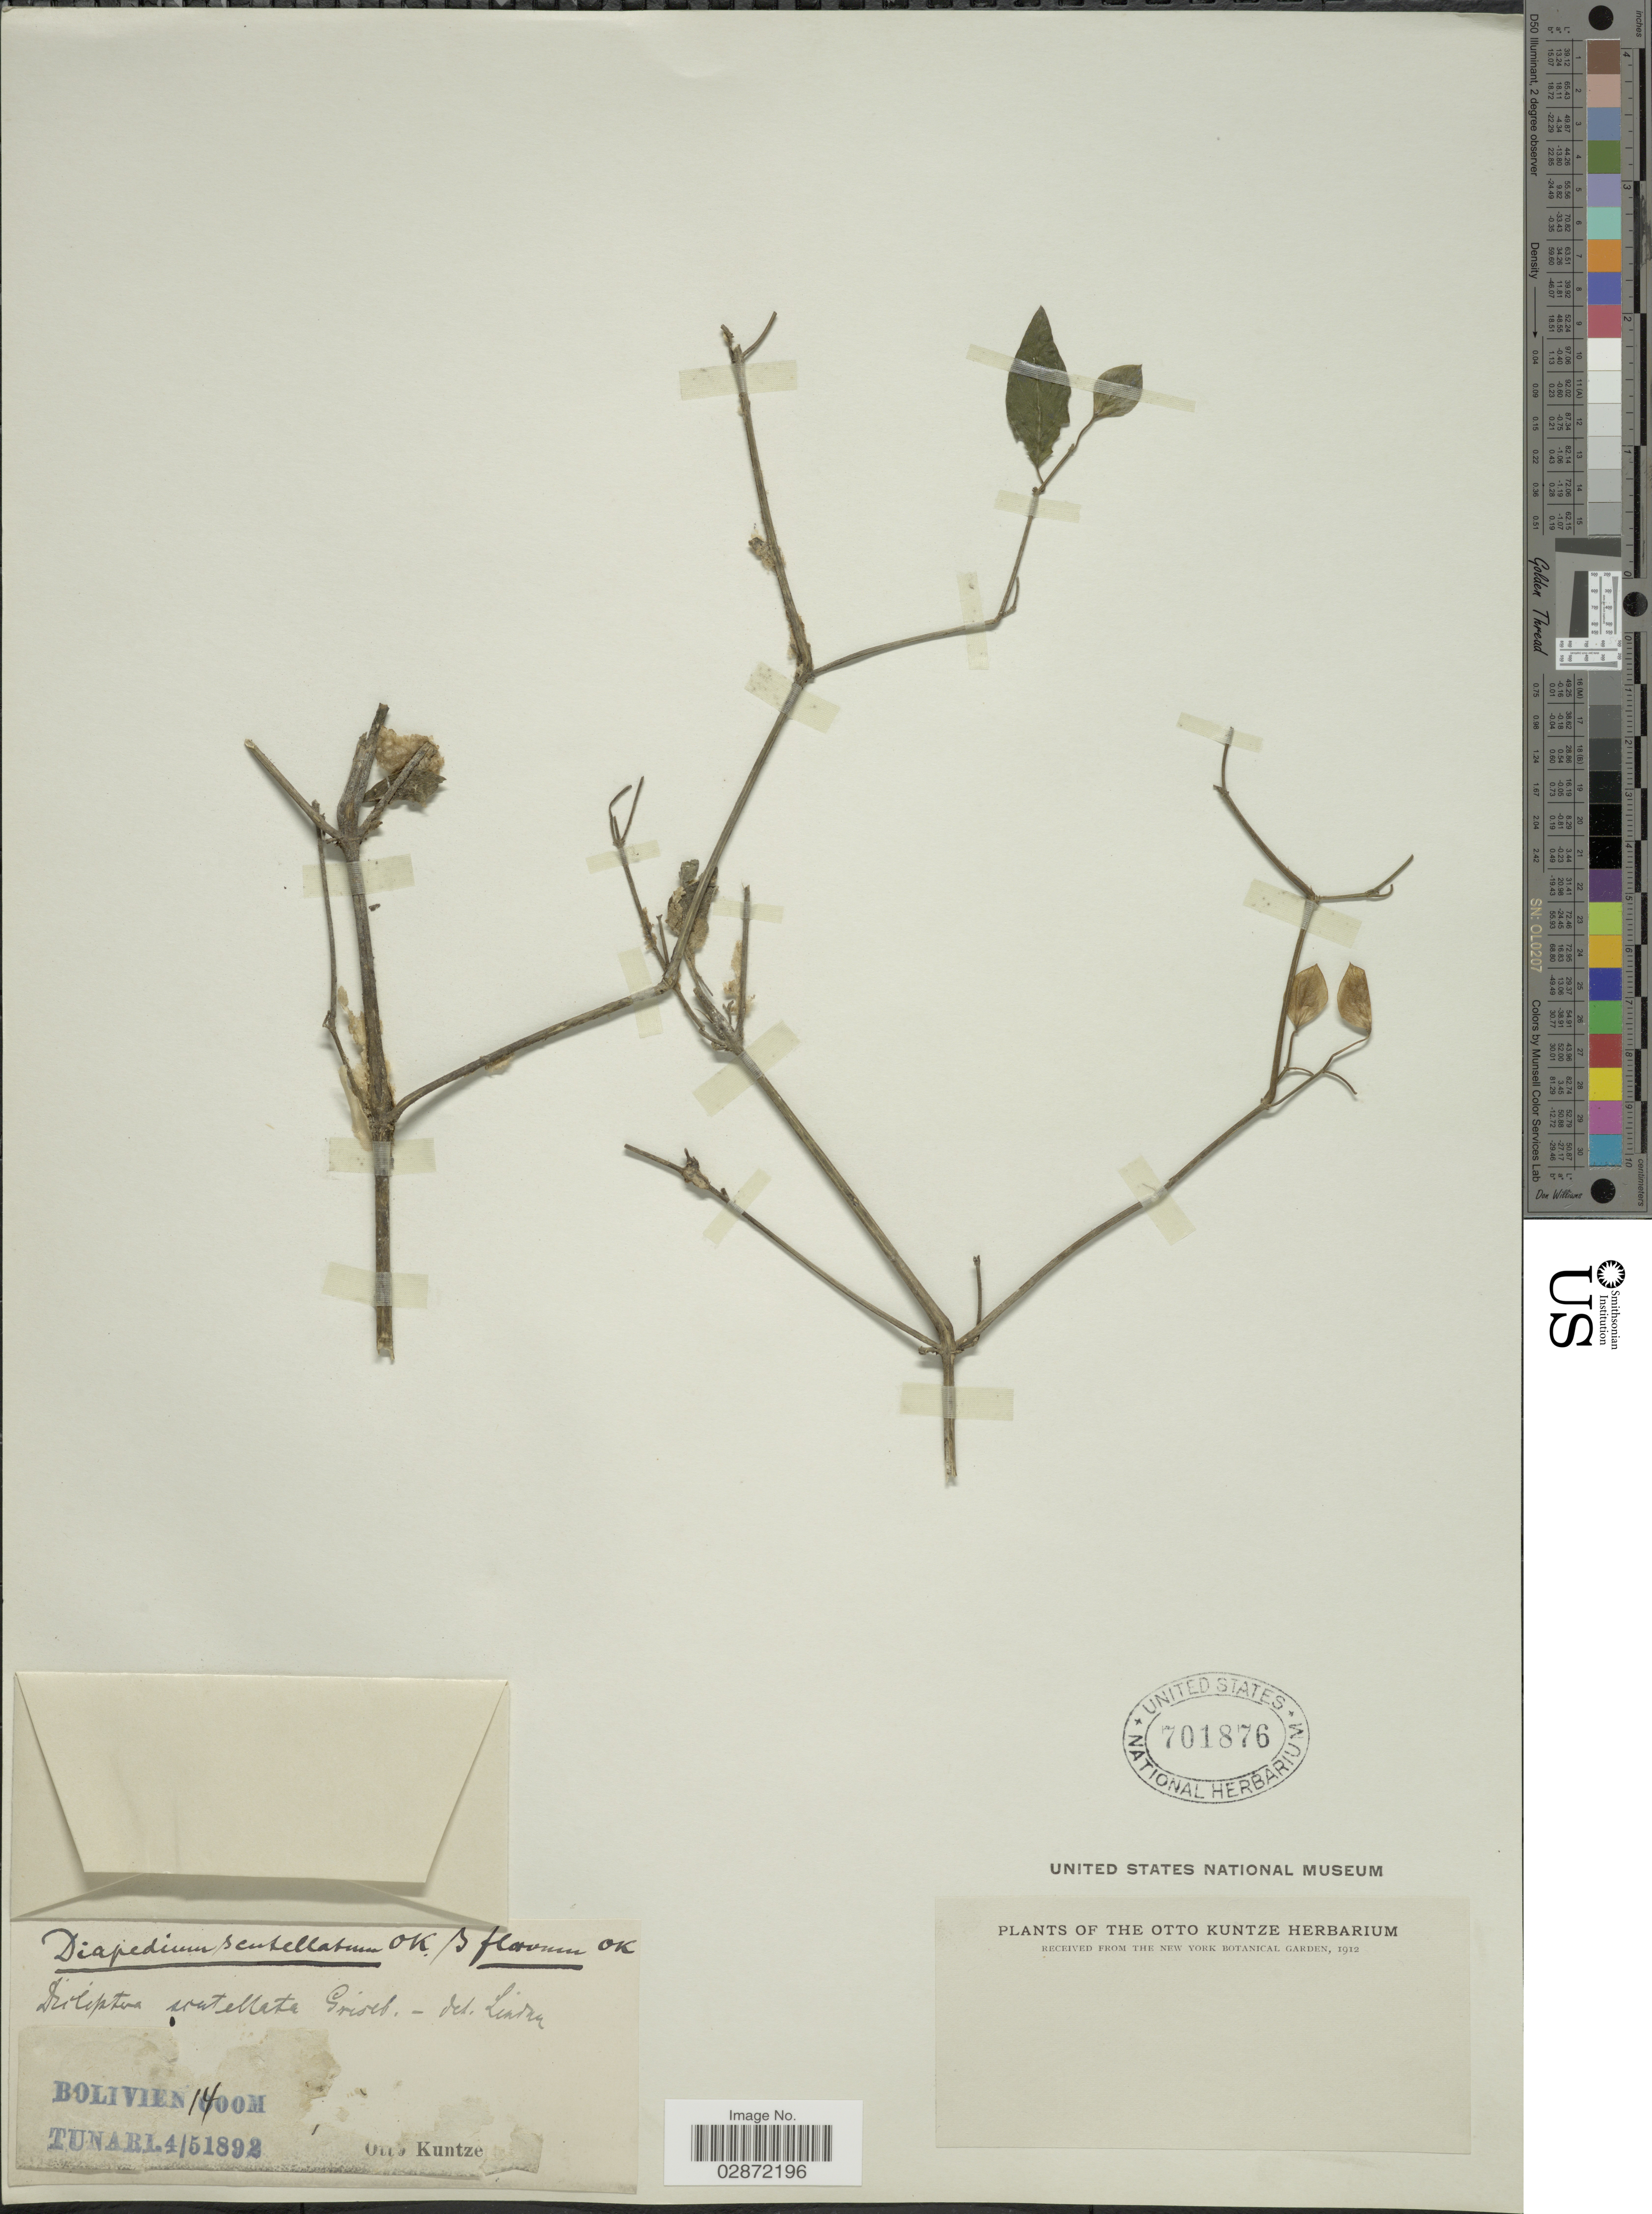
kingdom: Plantae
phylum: Tracheophyta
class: Magnoliopsida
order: Lamiales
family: Acanthaceae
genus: Dicliptera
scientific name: Dicliptera scutellata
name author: Griseb.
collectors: C.E.O. Kuntze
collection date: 1892-05-04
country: Bolivia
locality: Tunari.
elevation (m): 1400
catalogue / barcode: US 701876